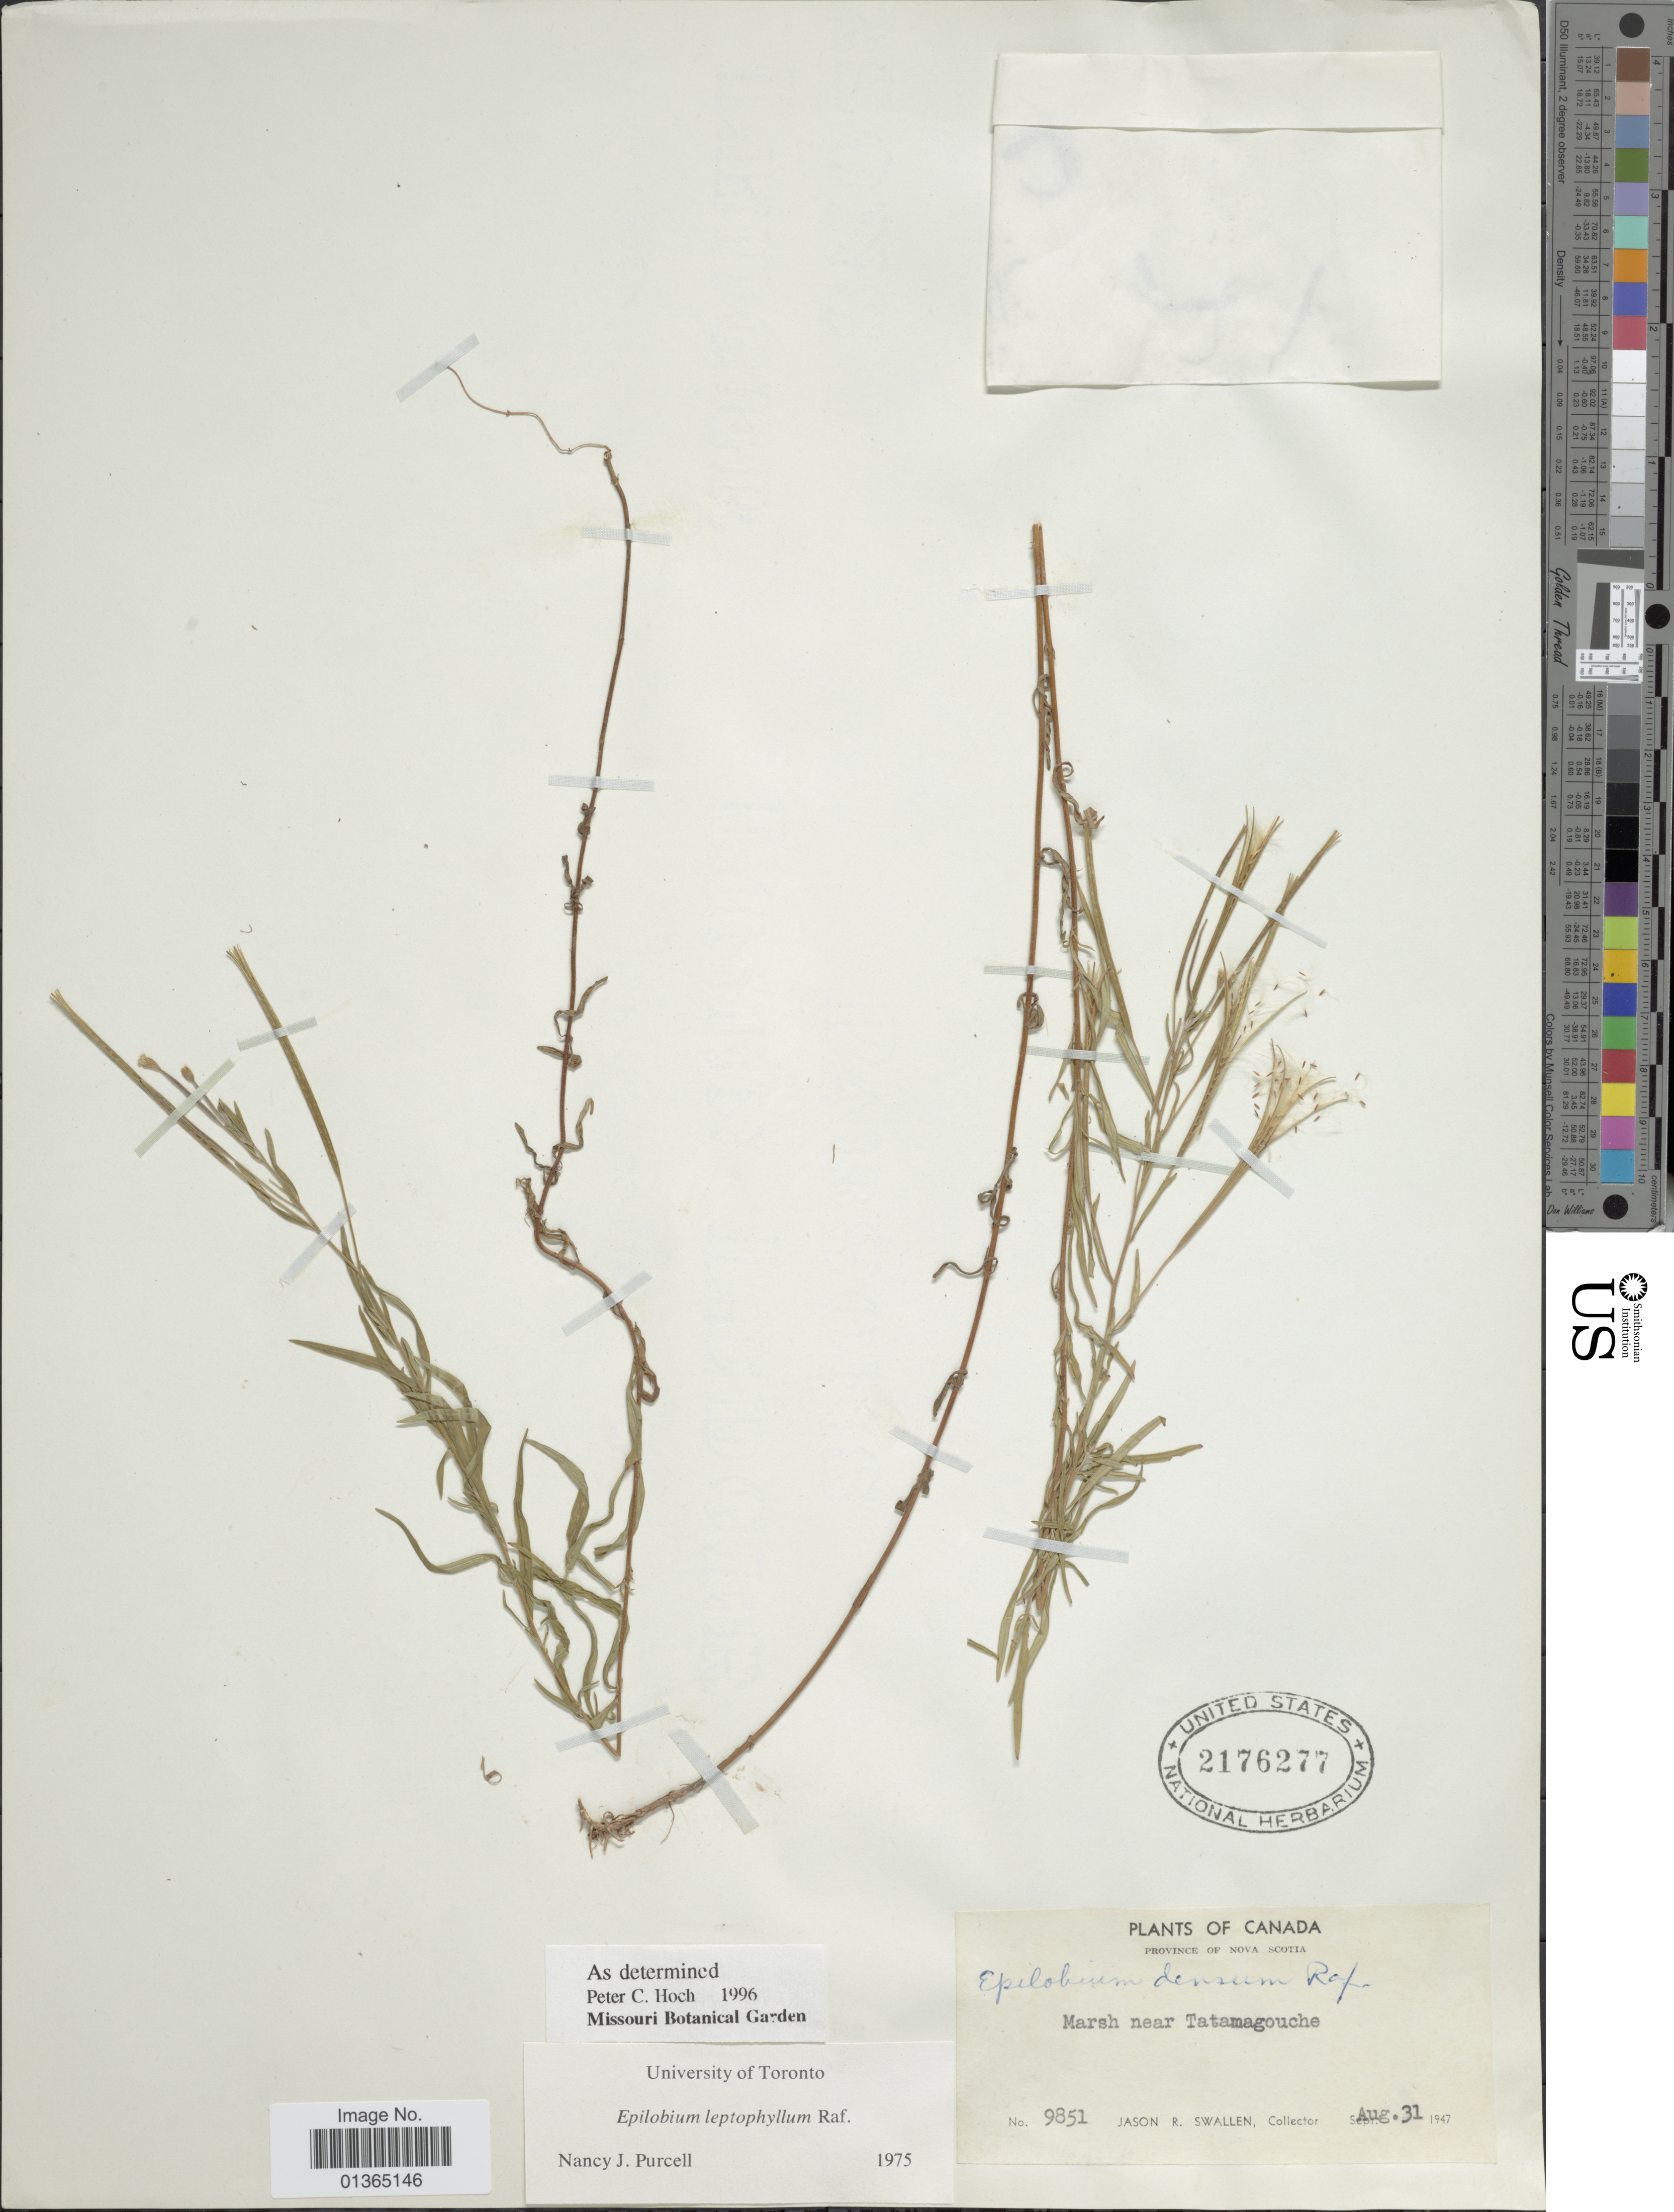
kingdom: Plantae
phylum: Tracheophyta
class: Magnoliopsida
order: Myrtales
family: Onagraceae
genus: Epilobium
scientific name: Epilobium leptophyllum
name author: Raf.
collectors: J. R. Swallen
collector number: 9851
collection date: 1947-08-31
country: Canada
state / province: Nova Scotia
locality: Marsh near Tatamagouche.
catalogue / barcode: US 2176277